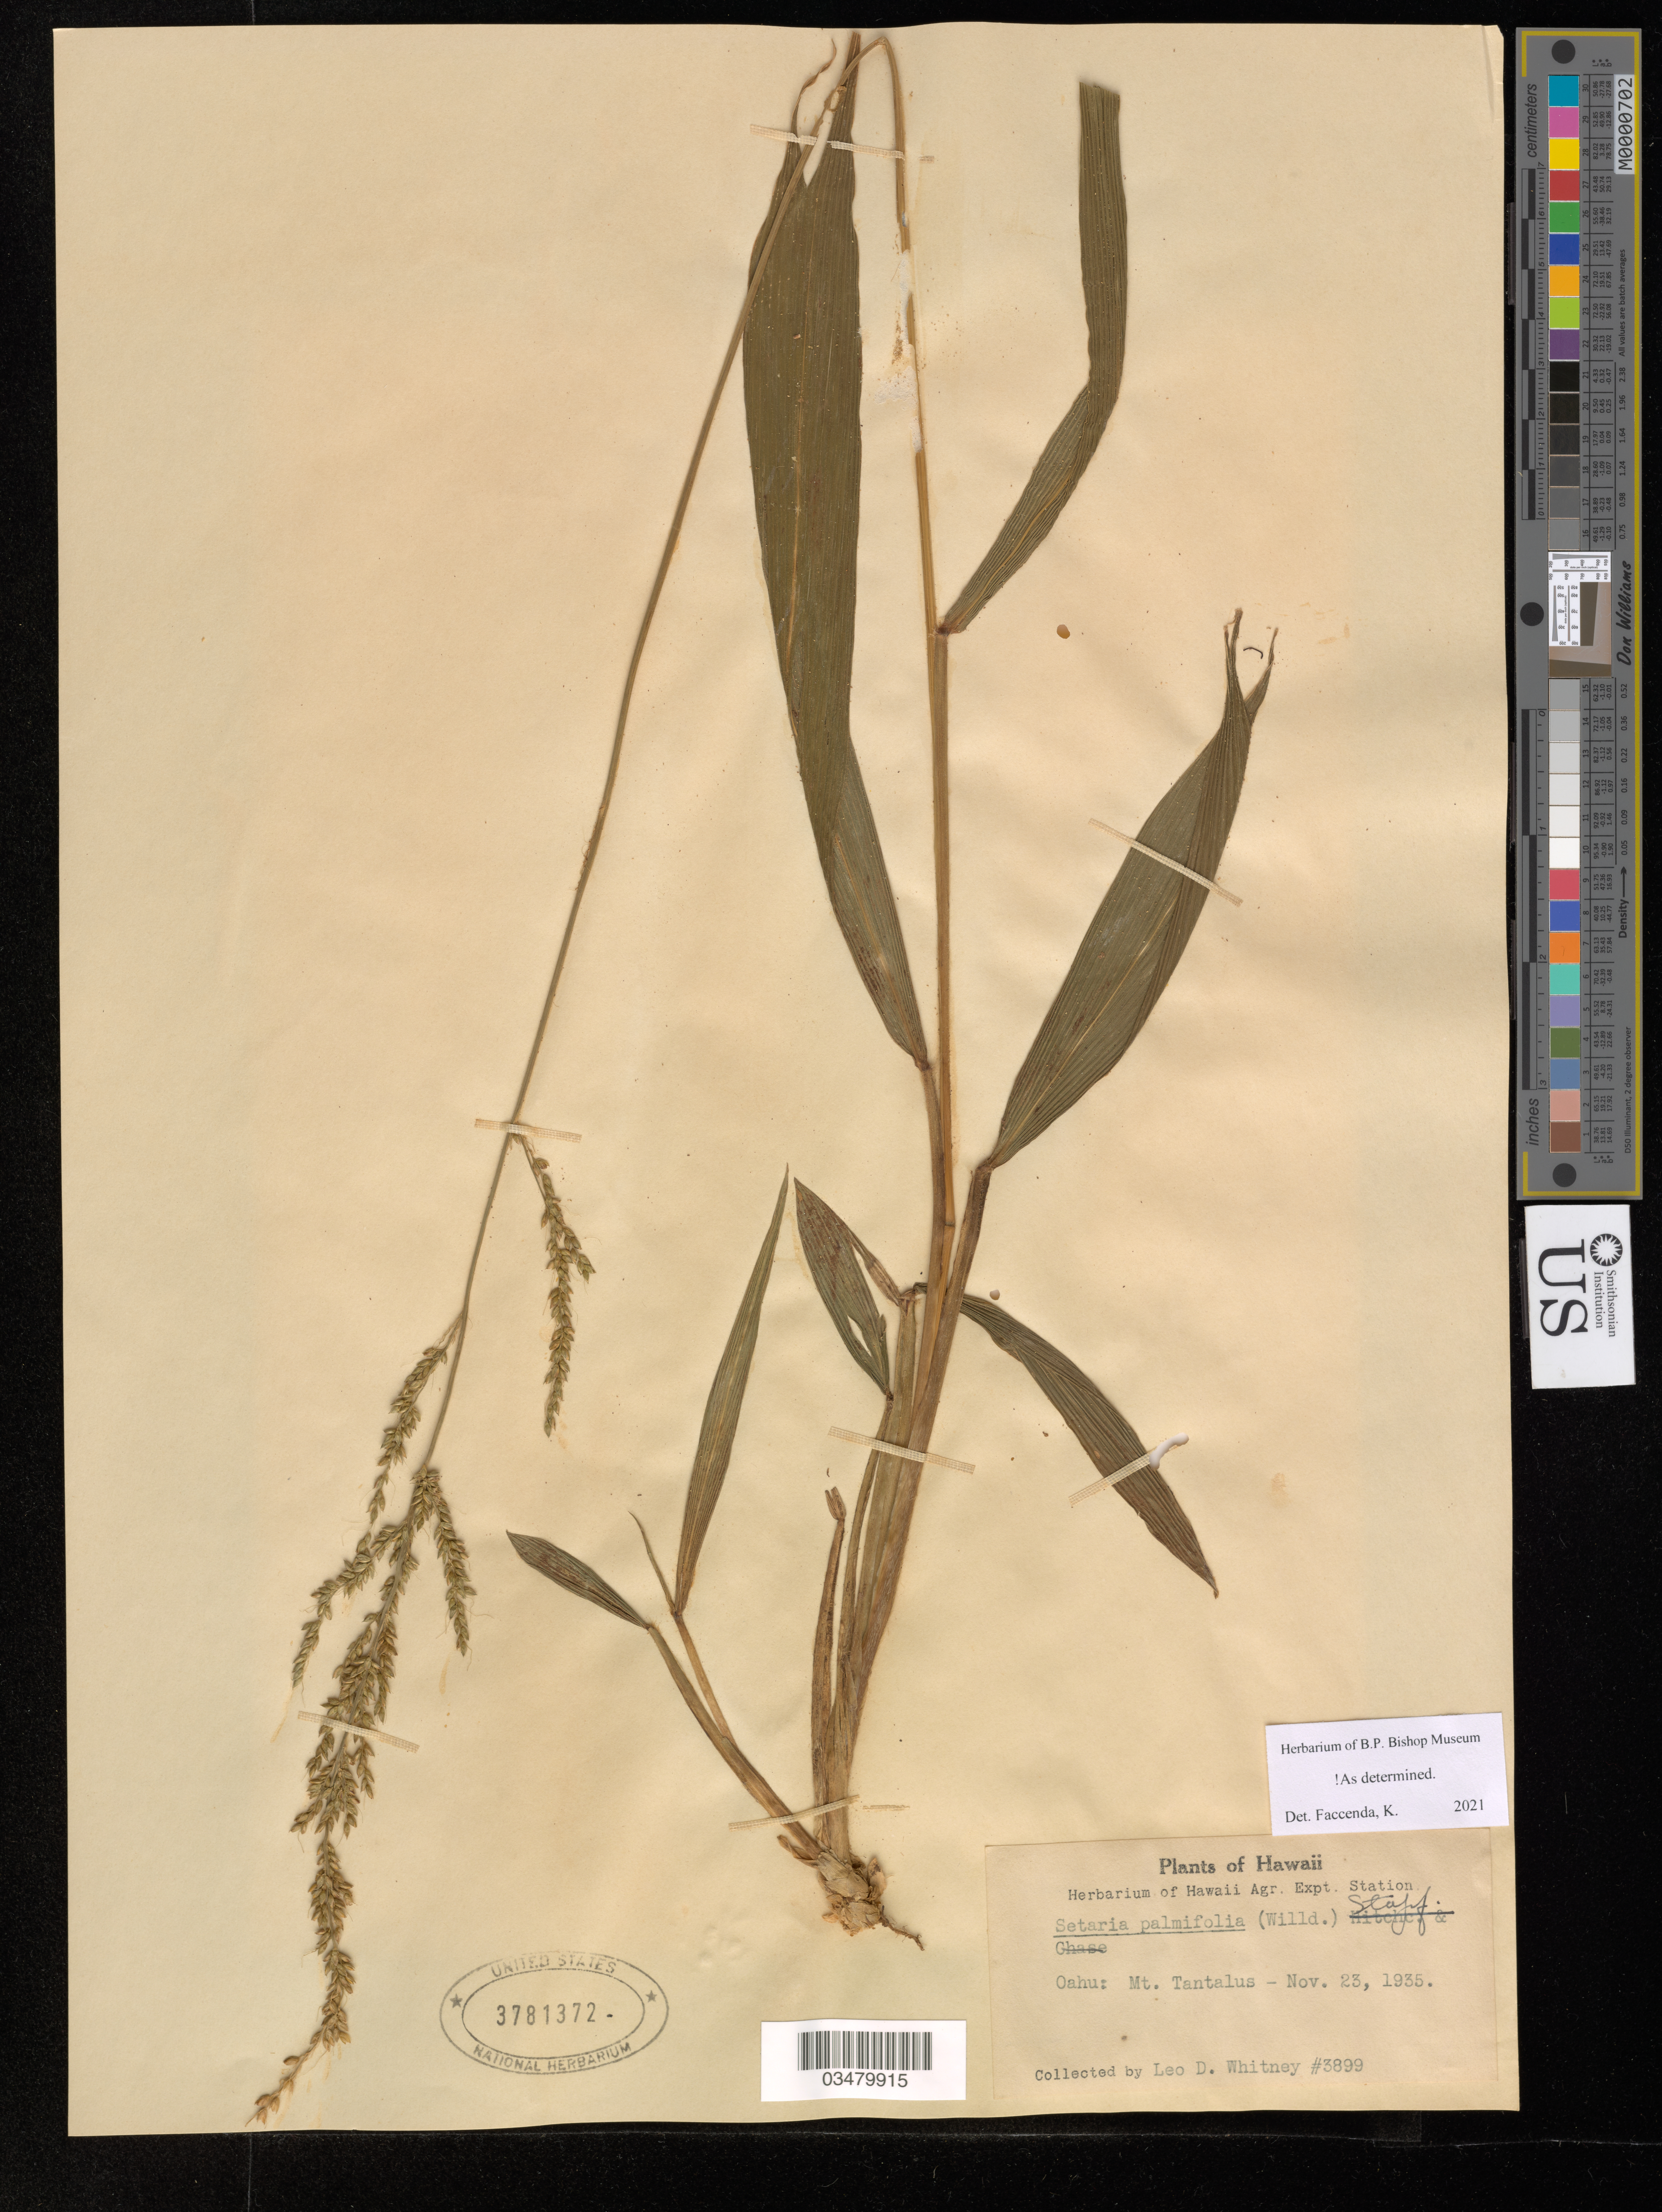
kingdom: Plantae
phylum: Tracheophyta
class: Liliopsida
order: Poales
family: Poaceae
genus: Setaria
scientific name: Setaria palmifolia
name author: (J. Koenig) Stapf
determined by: Faccenda, K.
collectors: L. Whitney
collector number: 3899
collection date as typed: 23 Nov 1935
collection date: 1935-11-23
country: United States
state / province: Hawaii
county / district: Honolulu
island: Oahu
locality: Mt. Tantalus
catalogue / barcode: US 3781372